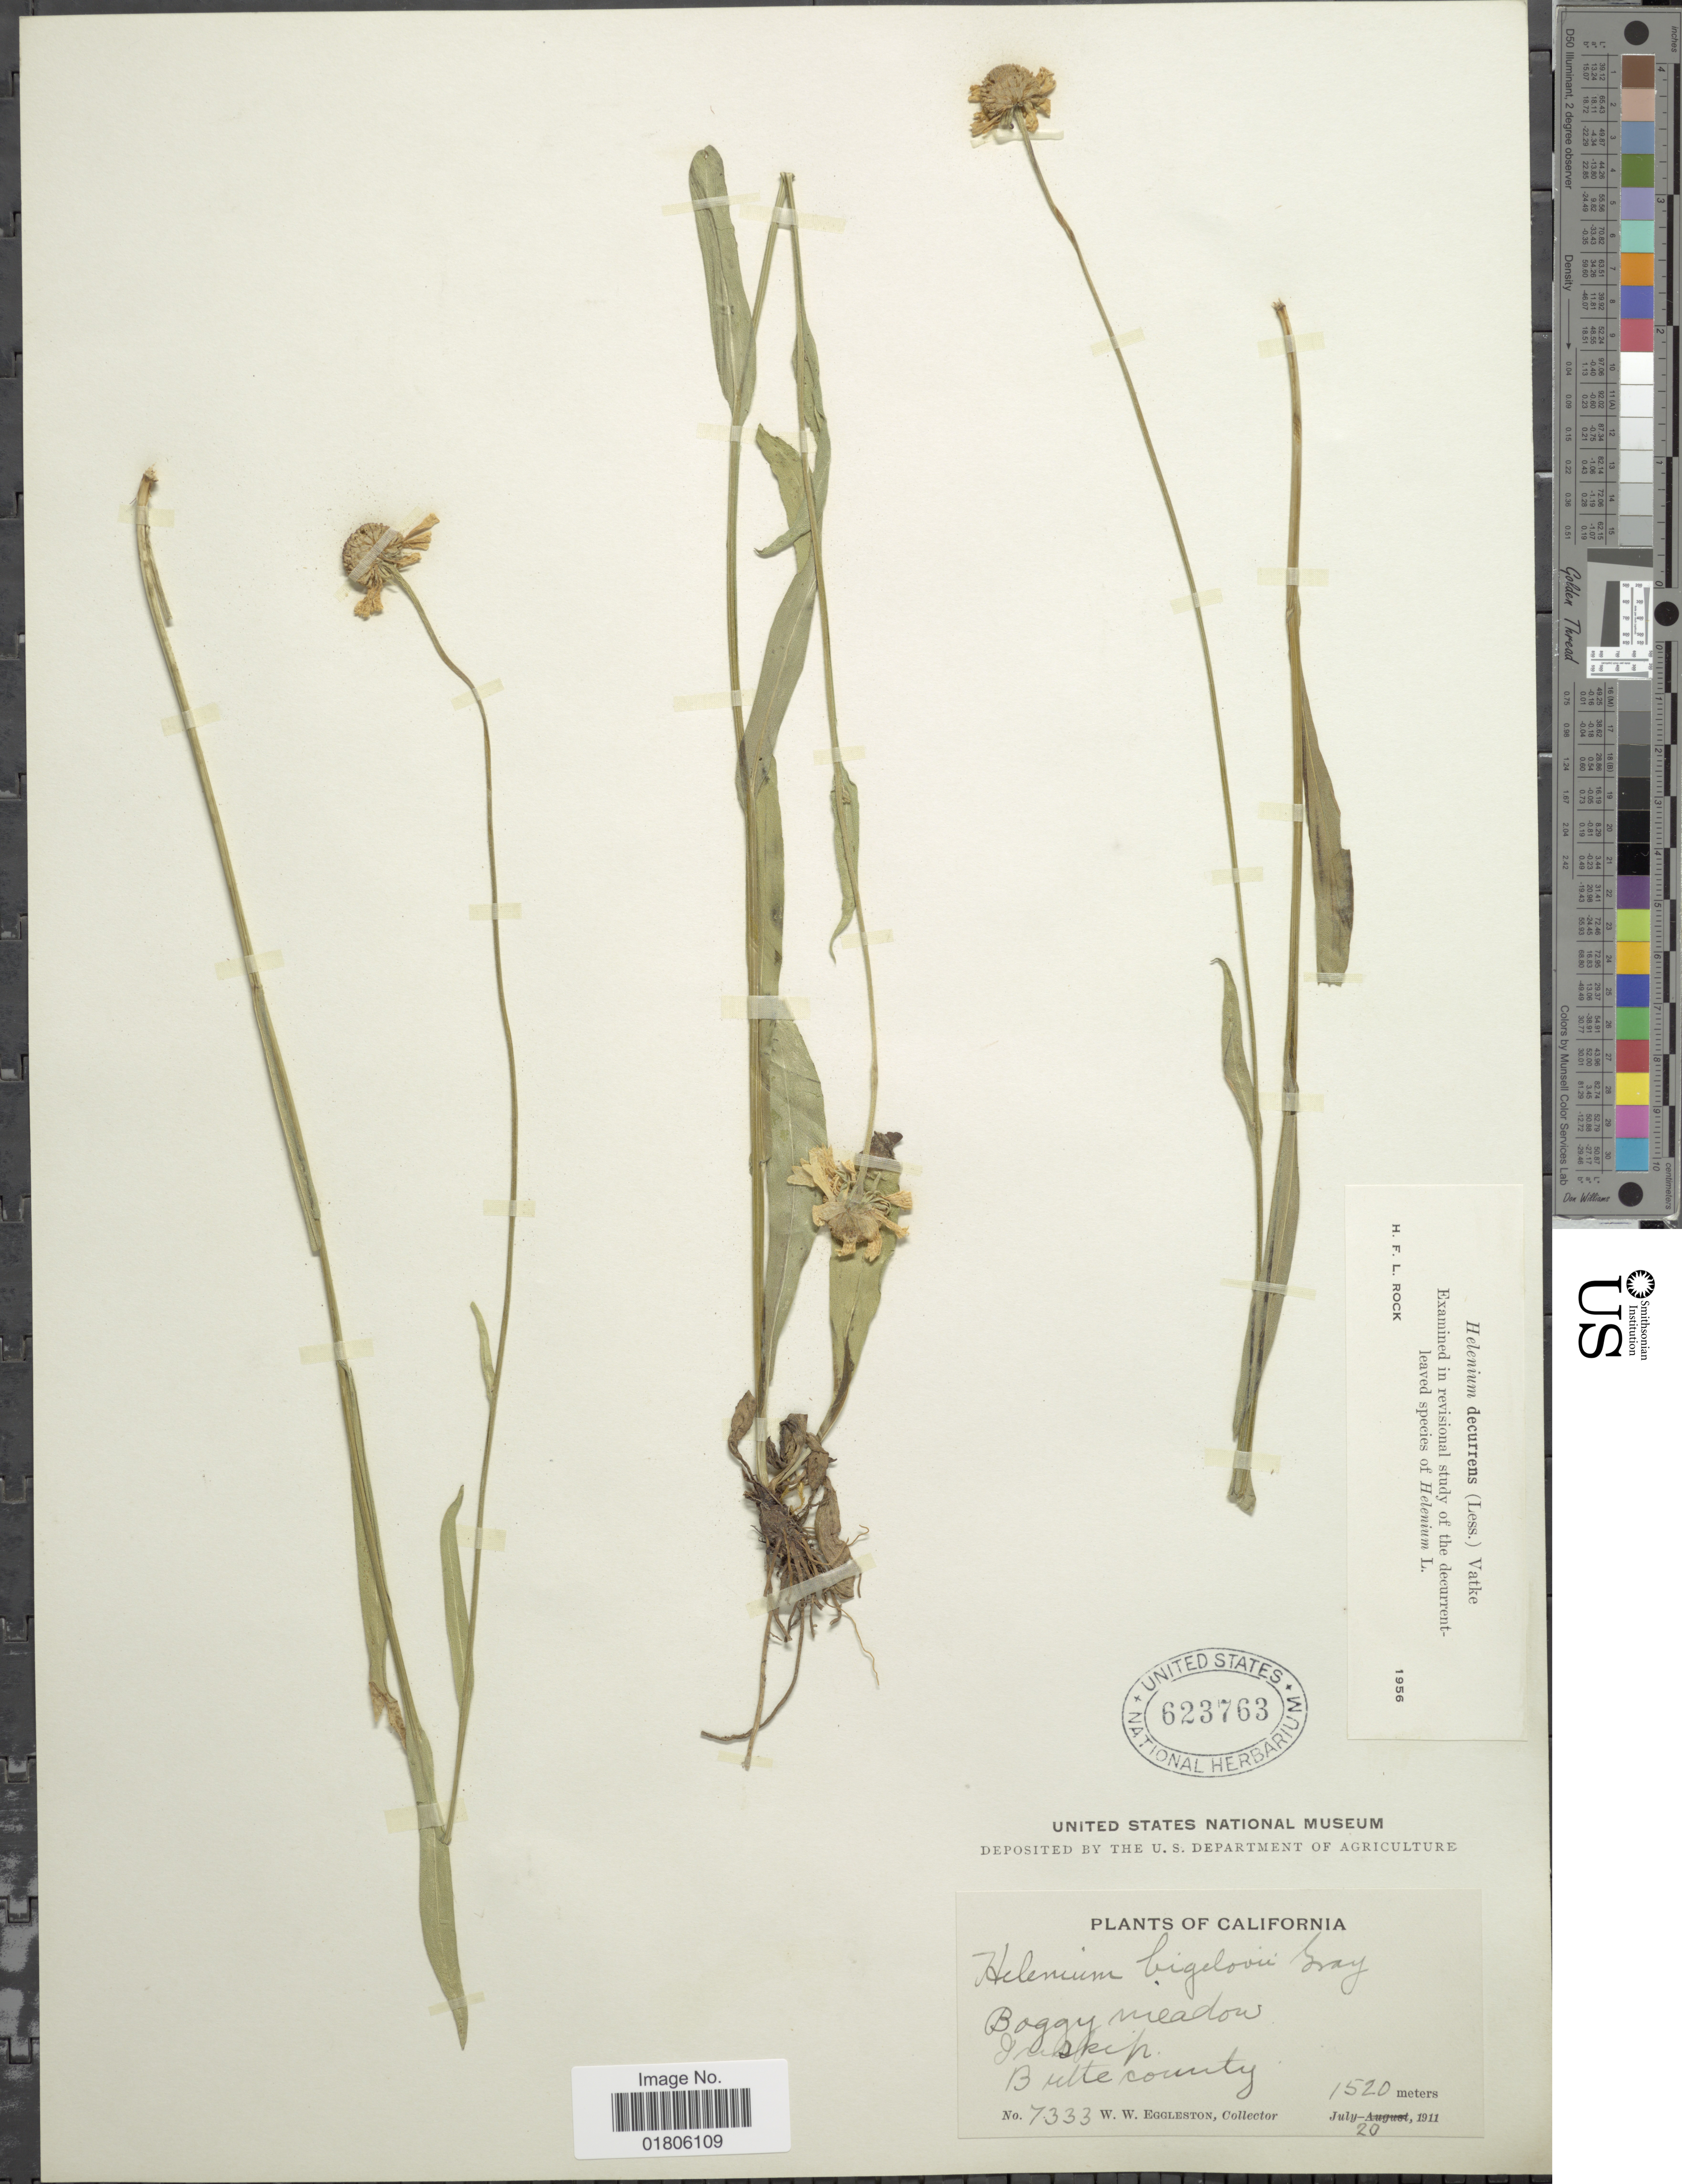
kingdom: Plantae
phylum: Tracheophyta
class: Magnoliopsida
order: Asterales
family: Asteraceae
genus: Helenium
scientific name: Helenium bigelovii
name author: A. Gray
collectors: W. W. Eggleston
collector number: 7333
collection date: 1911-07-20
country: United States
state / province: California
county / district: Butte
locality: Butte county. Boggy Meadows, Guskip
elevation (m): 1520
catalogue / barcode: US 623763